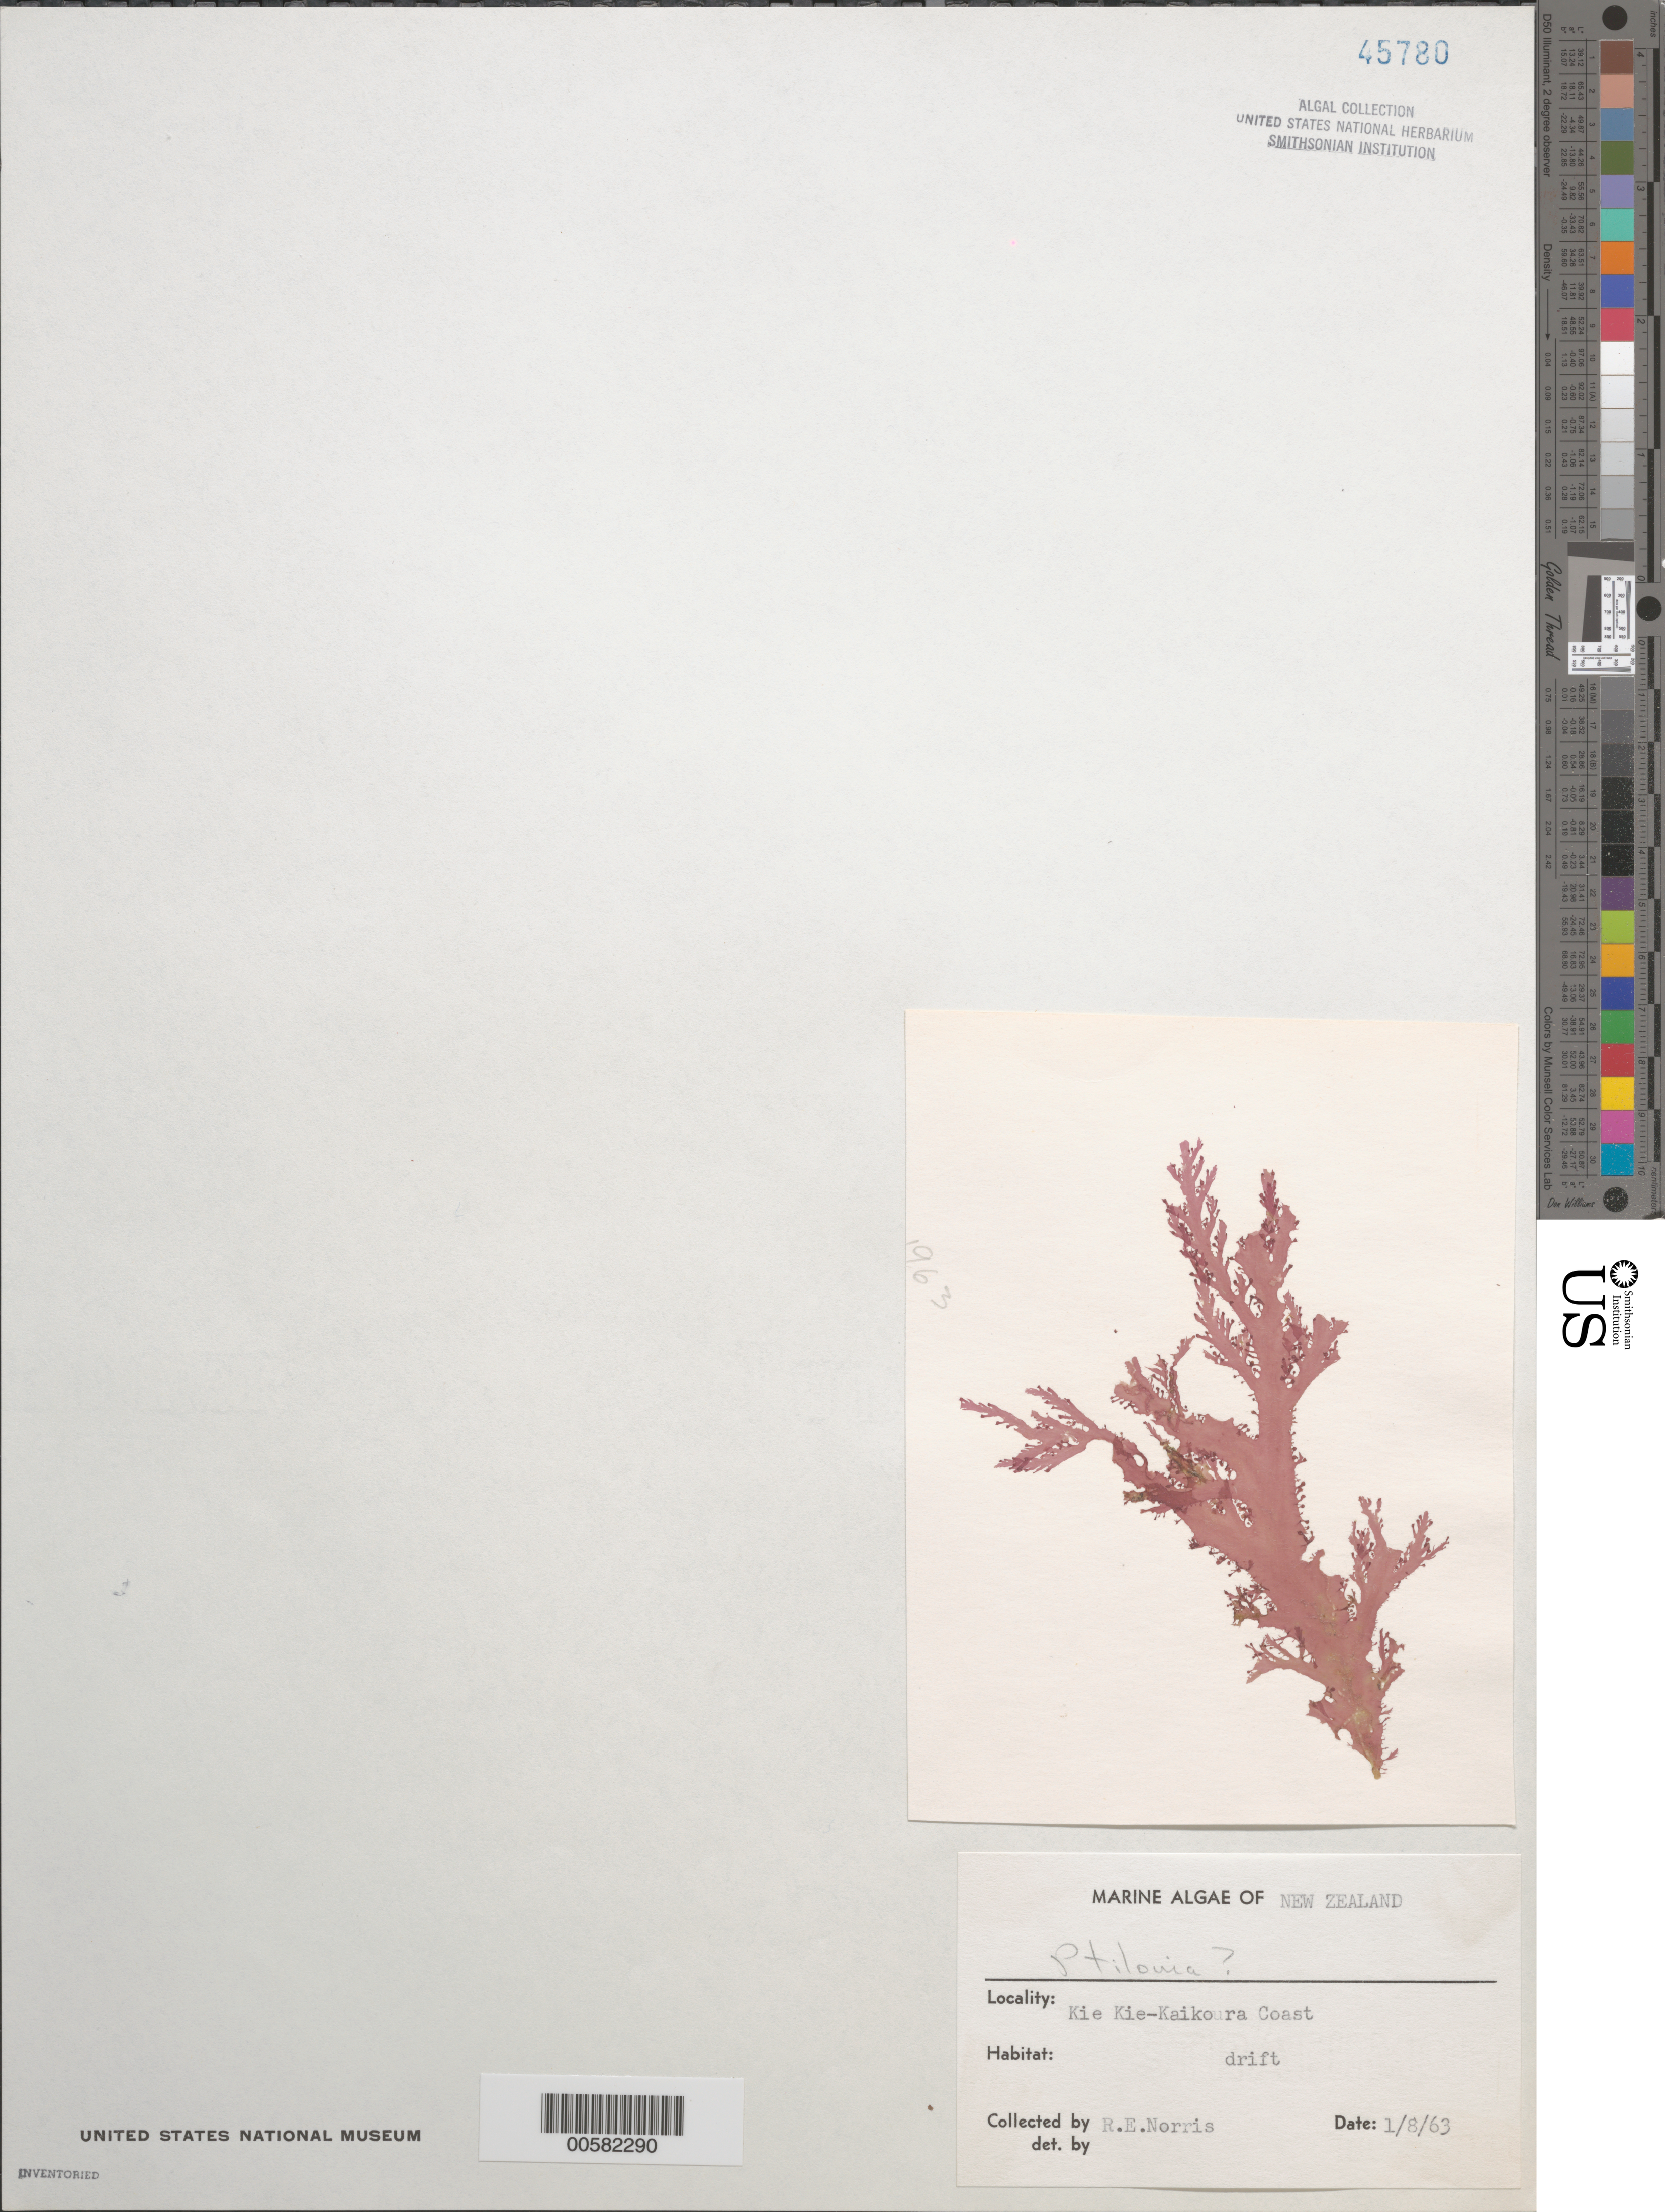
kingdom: Plantae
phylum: Rhodophyta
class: Florideophyceae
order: Bonnemaisoniales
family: Bonnemaisoniaceae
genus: Ptilonia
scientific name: Ptilonia sp.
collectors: R. E. Norris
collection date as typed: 08 Jan 1963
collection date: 1963-01-08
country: New Zealand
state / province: Canterbury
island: South Island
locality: Kie Kie-Kaikoura Coast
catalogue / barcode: US 45780